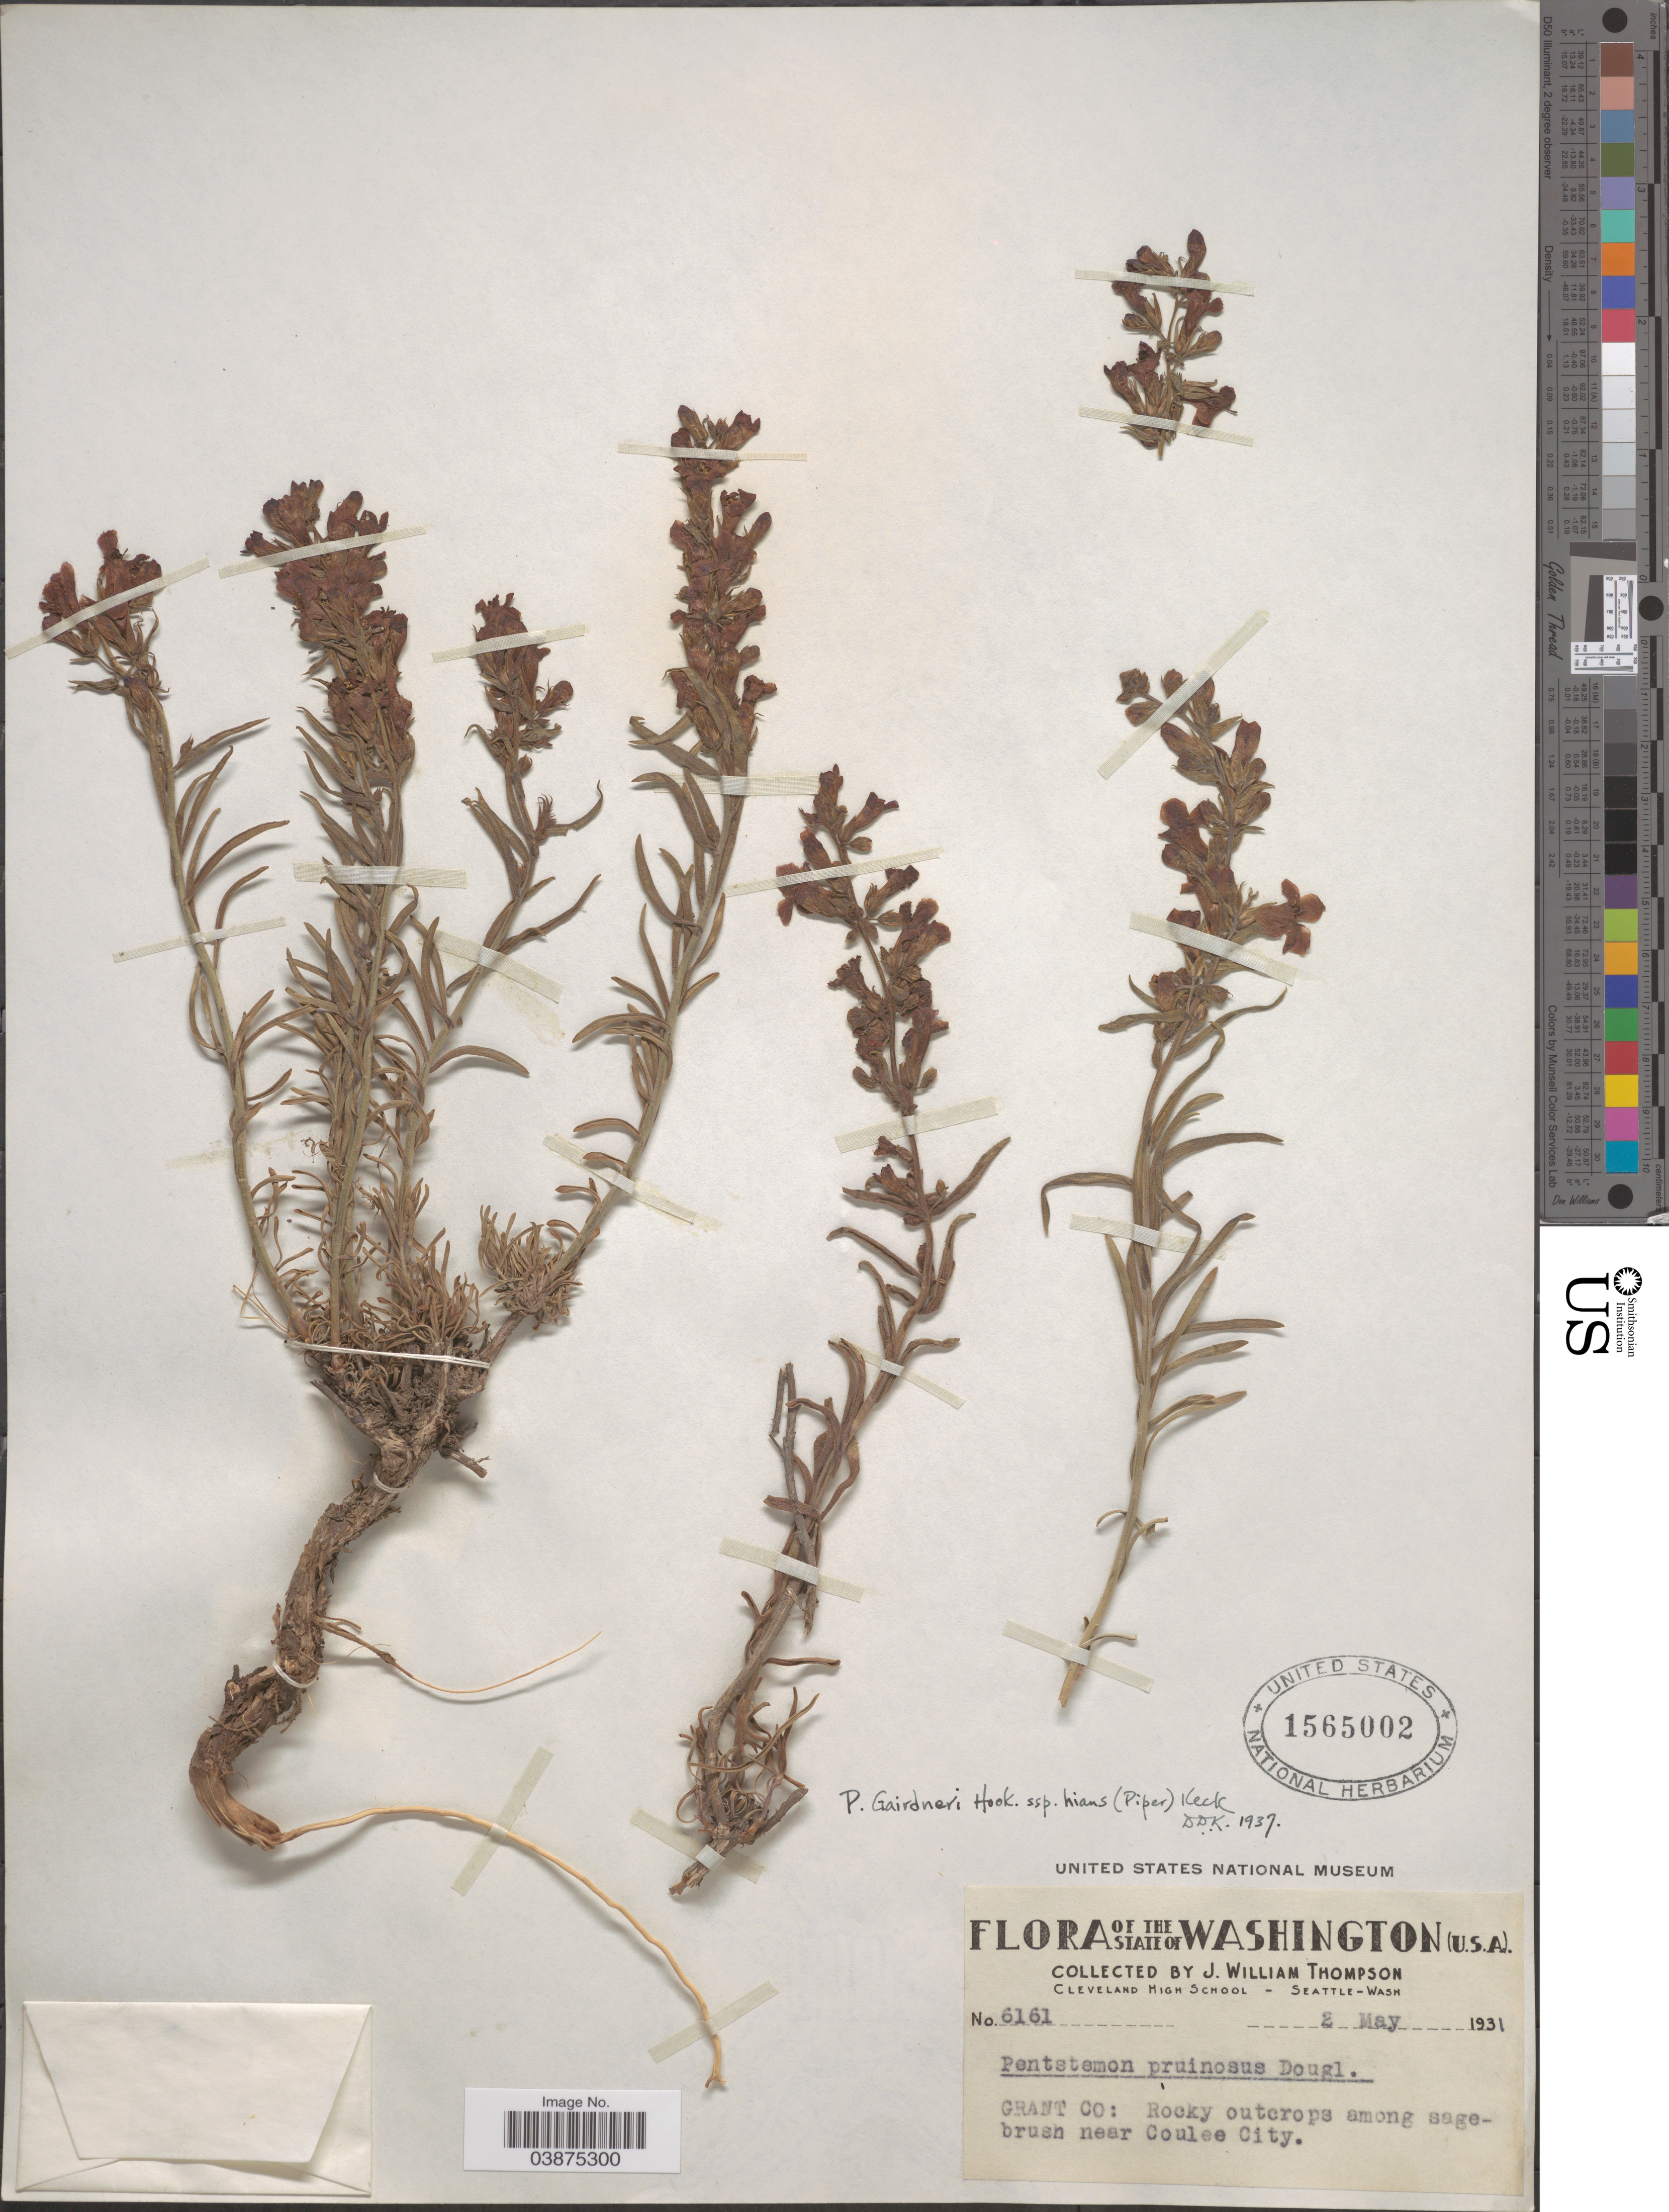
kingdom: Plantae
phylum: Tracheophyta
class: Magnoliopsida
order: Lamiales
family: Plantaginaceae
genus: Penstemon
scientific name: Penstemon gairdneri subsp. hians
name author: (Piper) D.D. Keck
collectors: J. W. Thompson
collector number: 6161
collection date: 1931-05-02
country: United States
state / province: Washington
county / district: Grant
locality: Grant Co: Rocky outcrops among sagebrush near Coulee City.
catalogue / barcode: US 1565002